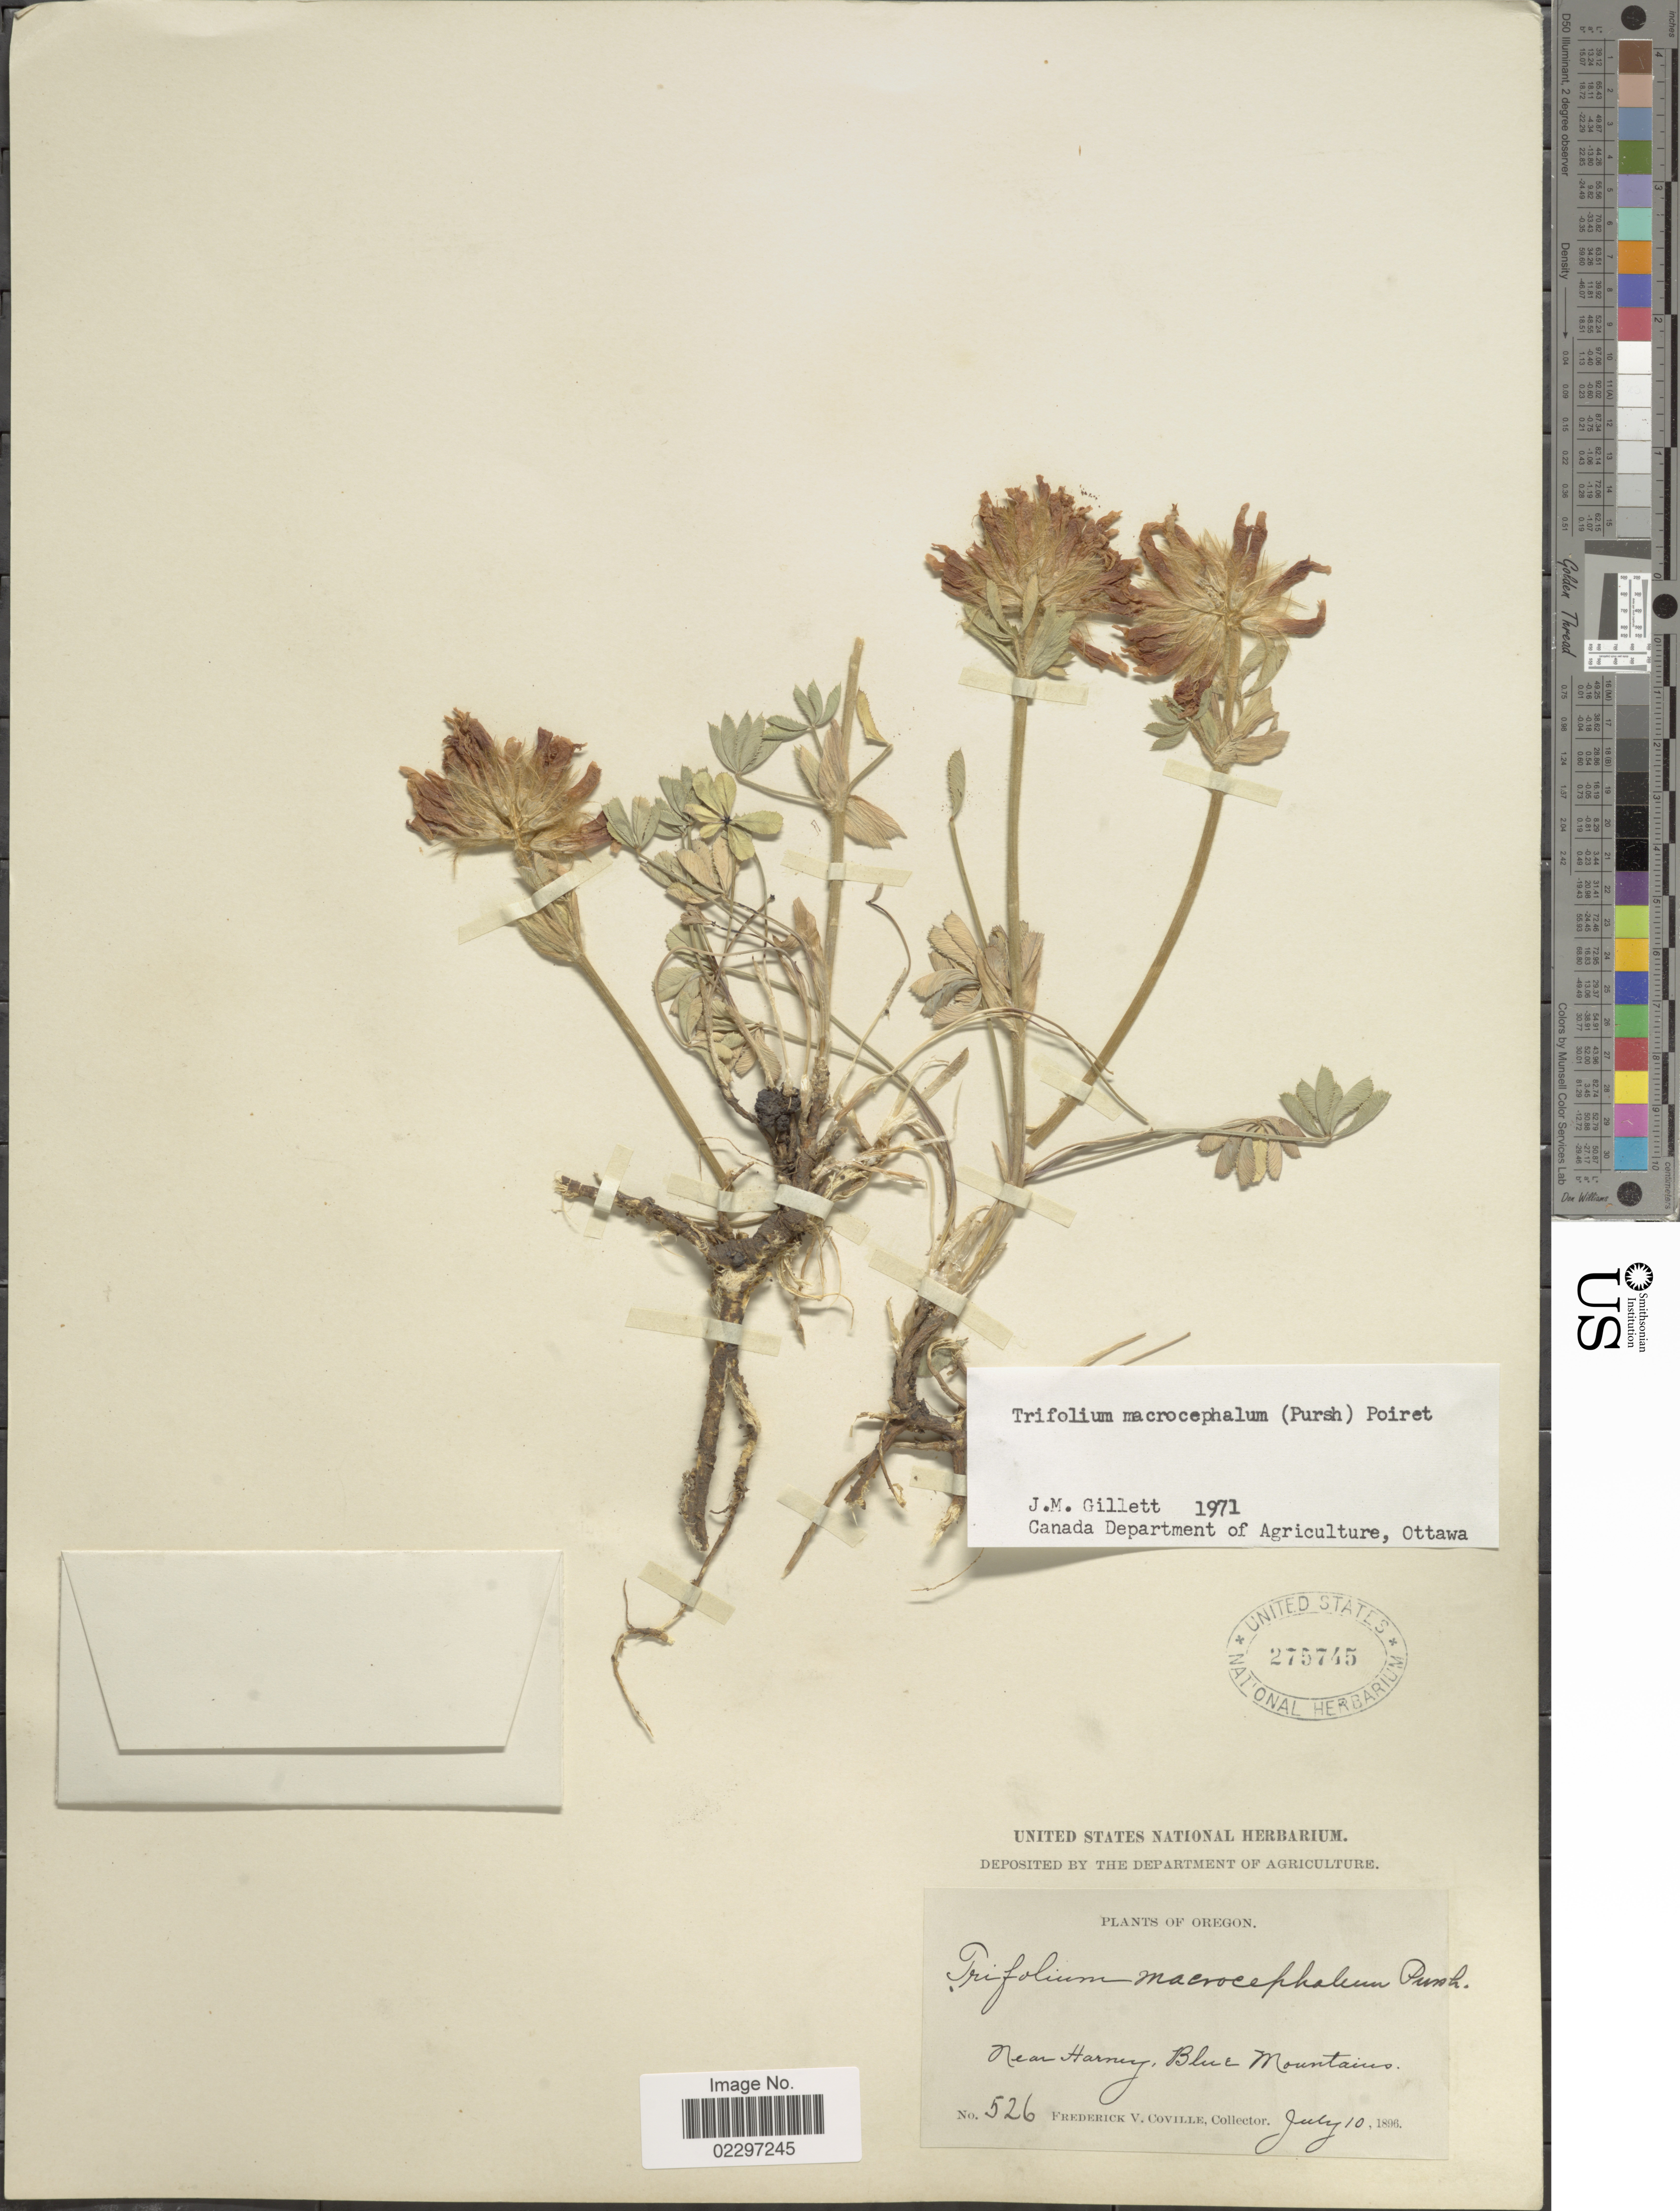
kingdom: Plantae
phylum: Tracheophyta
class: Magnoliopsida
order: Fabales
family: Fabaceae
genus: Trifolium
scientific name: Trifolium macrocephalum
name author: (Pursh) Poir.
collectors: F. V. Coville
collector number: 526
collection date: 1896-07-10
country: United States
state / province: Oregon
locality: Near Harney, Blue Mountains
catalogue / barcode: US 275745